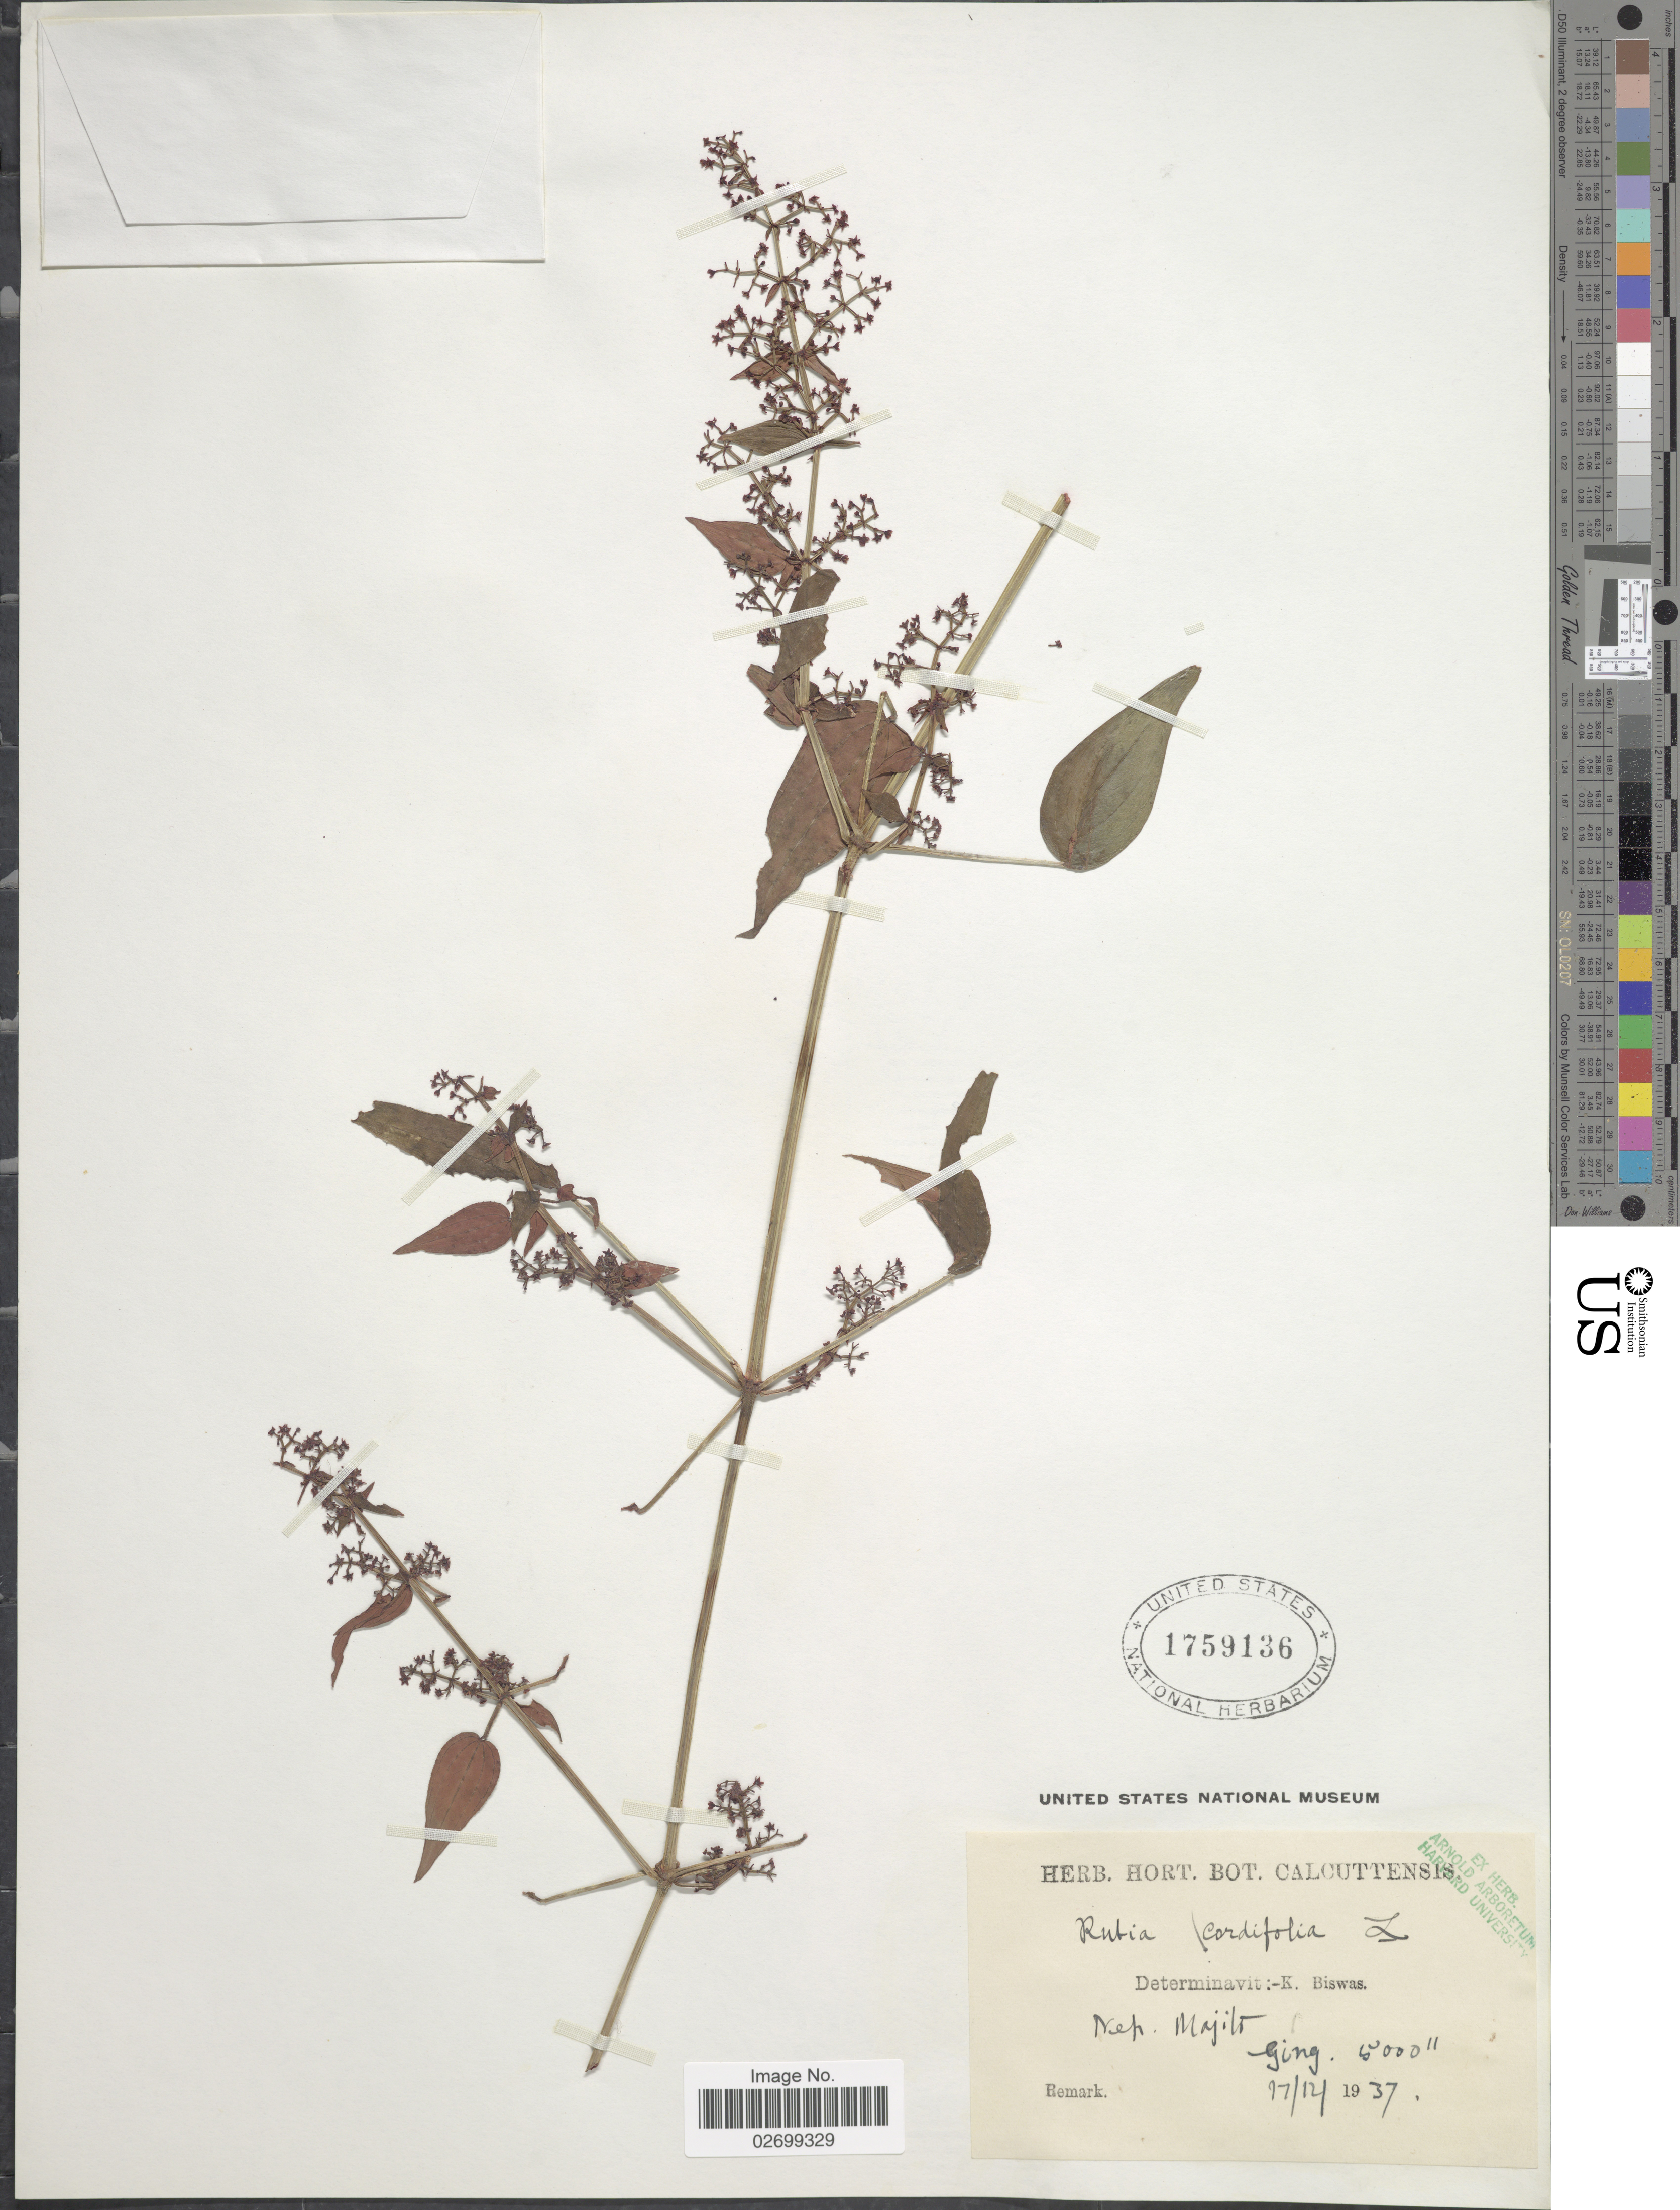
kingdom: Plantae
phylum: Tracheophyta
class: Magnoliopsida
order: Gentianales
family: Rubiaceae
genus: Rubia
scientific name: Rubia cordifolia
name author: L.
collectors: ex herb. horti Calcuttensis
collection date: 1937-12-17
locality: Nep. Majili Ging [interpreted]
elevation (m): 1524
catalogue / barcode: US 1759136